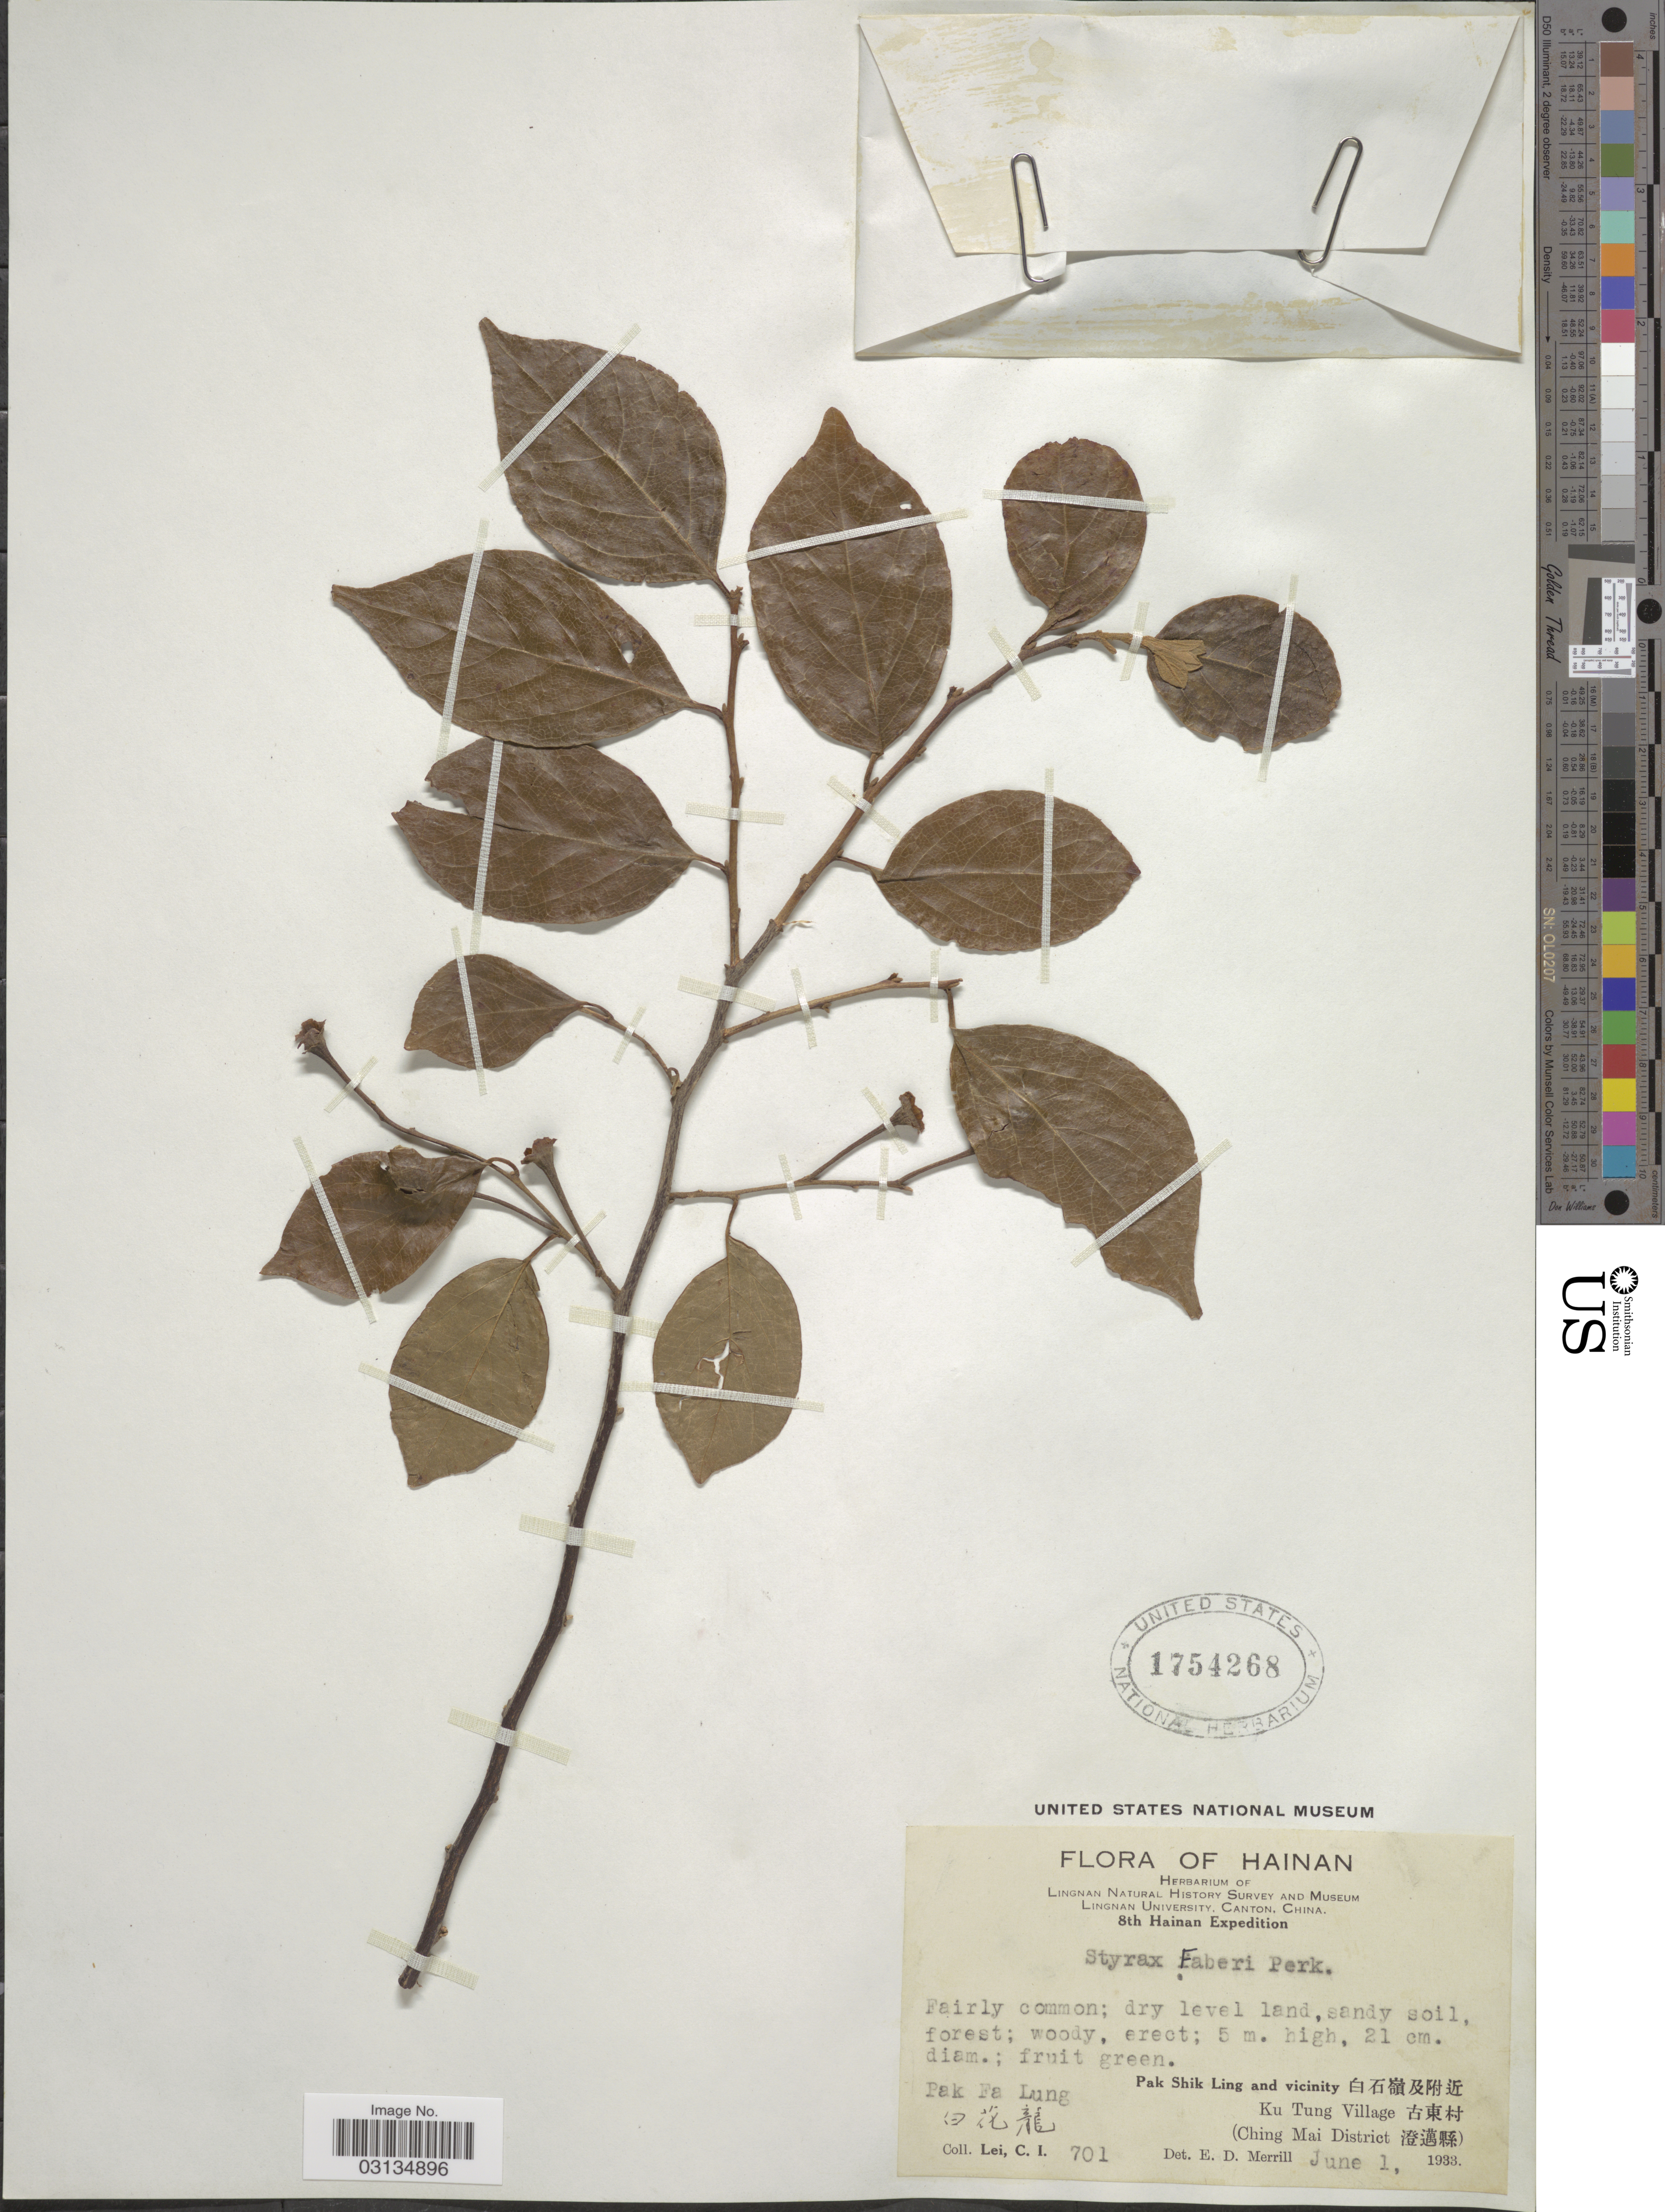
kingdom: Plantae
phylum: Tracheophyta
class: Magnoliopsida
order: Ericales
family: Styracaceae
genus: Styrax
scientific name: Styrax faberi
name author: Perkins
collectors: C. I. Lei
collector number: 701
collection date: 1933-06-01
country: China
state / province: Hainan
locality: Pak Shik Ling and vicinity. Ku Tung Village. (Ching Mai District). Pak Fa Lung.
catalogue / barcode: US 1754268